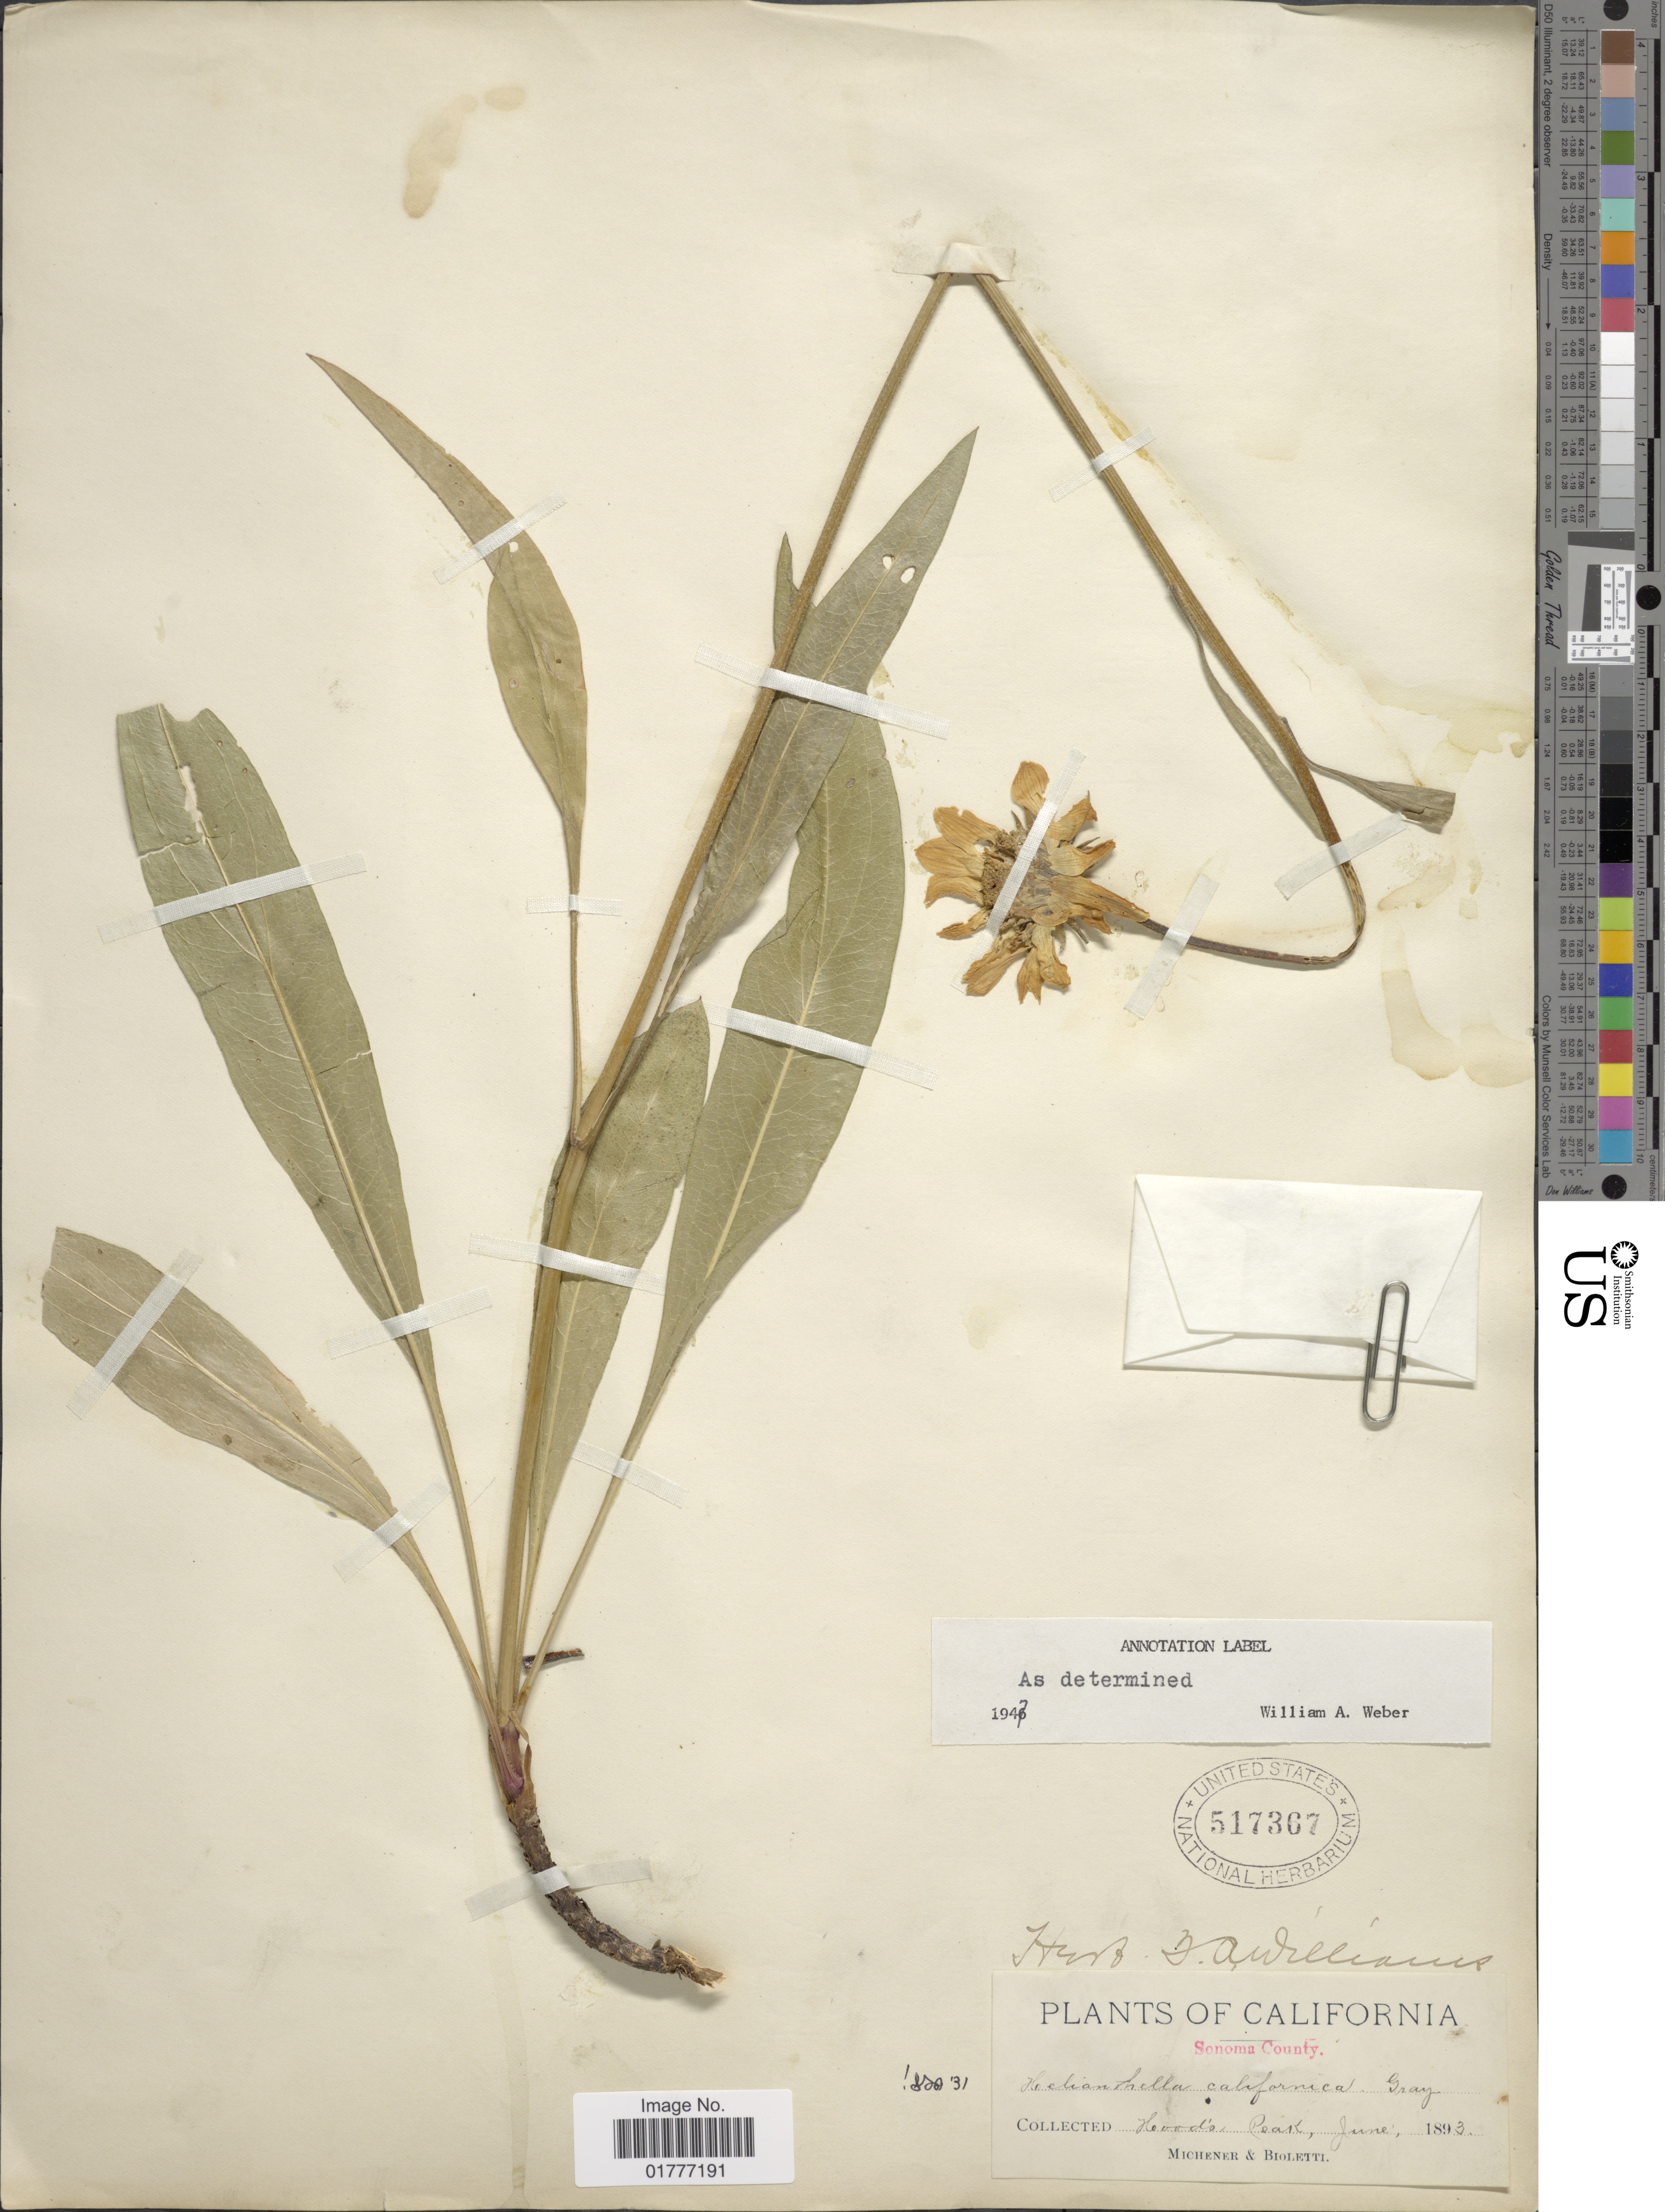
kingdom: Plantae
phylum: Tracheophyta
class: Magnoliopsida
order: Asterales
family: Asteraceae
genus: Helianthella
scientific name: Helianthella californica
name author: A. Gray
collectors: -. Michener & -- Bioletti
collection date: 1893-06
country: United States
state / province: California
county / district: Sonoma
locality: Sonoma County. Hood's Peak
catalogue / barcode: US 517367